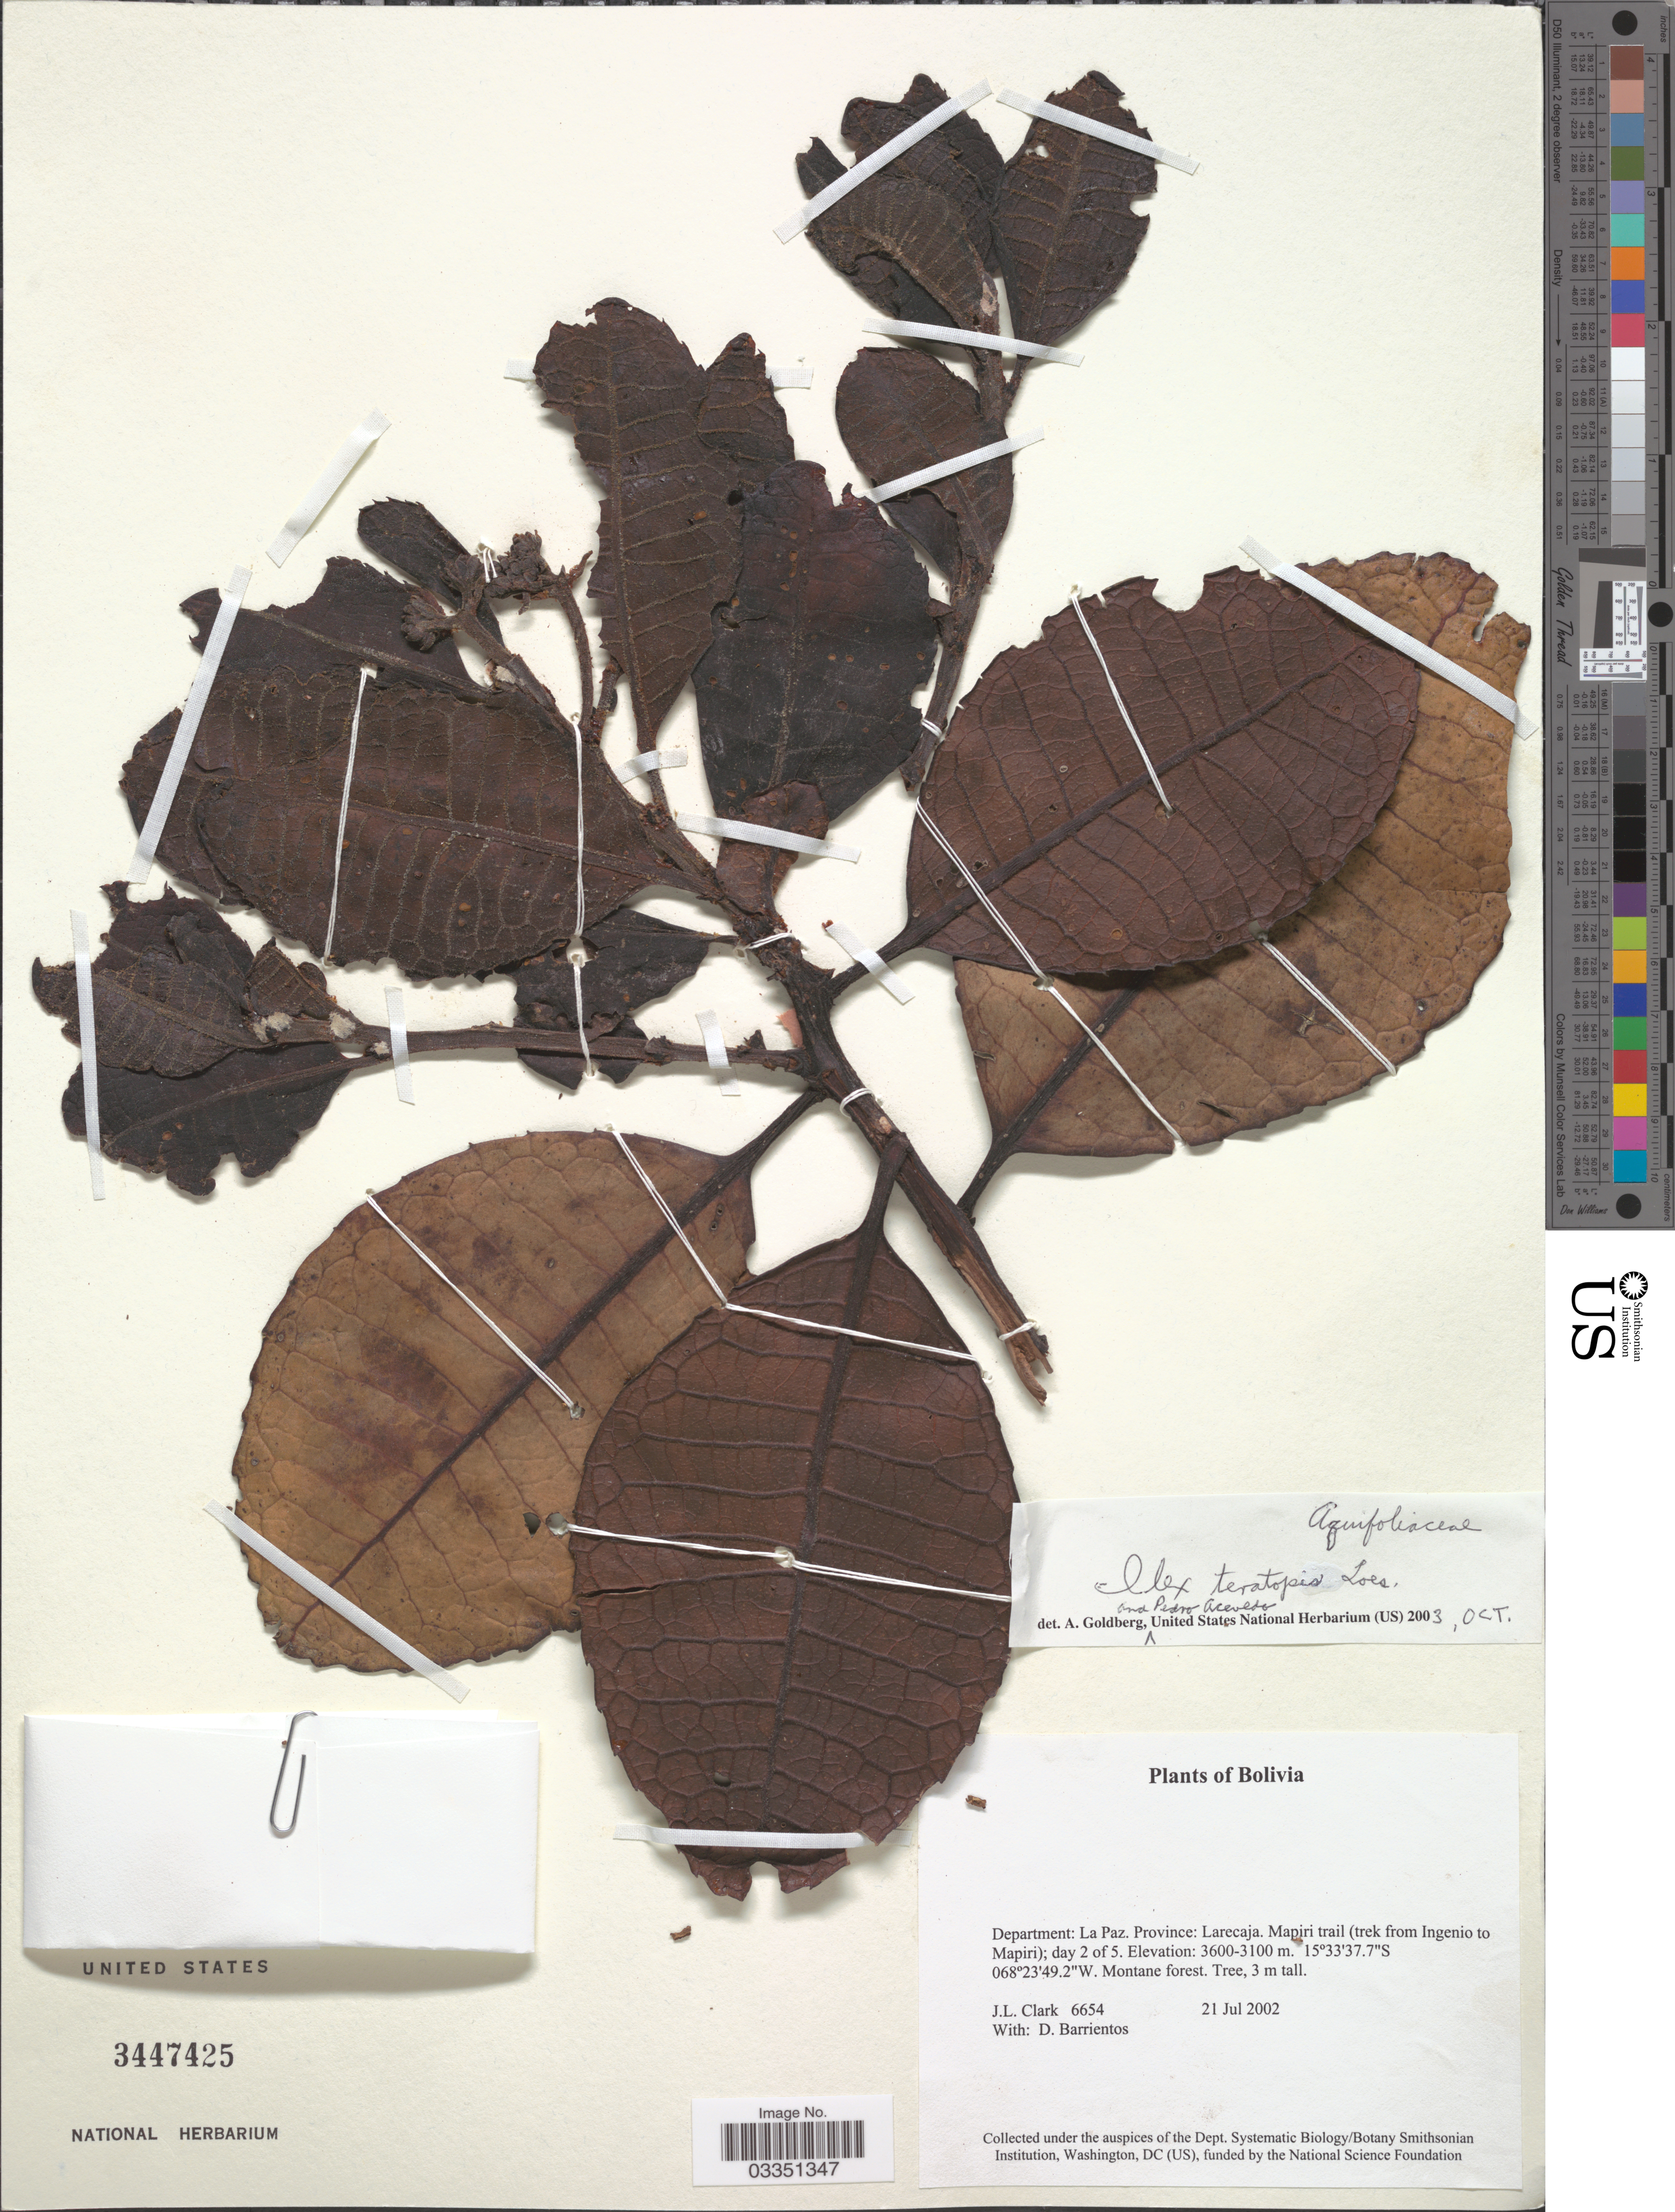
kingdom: Plantae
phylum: Tracheophyta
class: Magnoliopsida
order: Aquifoliales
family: Aquifoliaceae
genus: Ilex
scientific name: Ilex teratopis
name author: Loes.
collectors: J. L. Clark & D. Barrientos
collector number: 6654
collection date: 2002-07-21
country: Bolivia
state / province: La Paz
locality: Department: La Paz. Province: Larecaja. Mapiri trail (trek from Ingenio to Mapiri).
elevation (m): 3100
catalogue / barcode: US 3447425